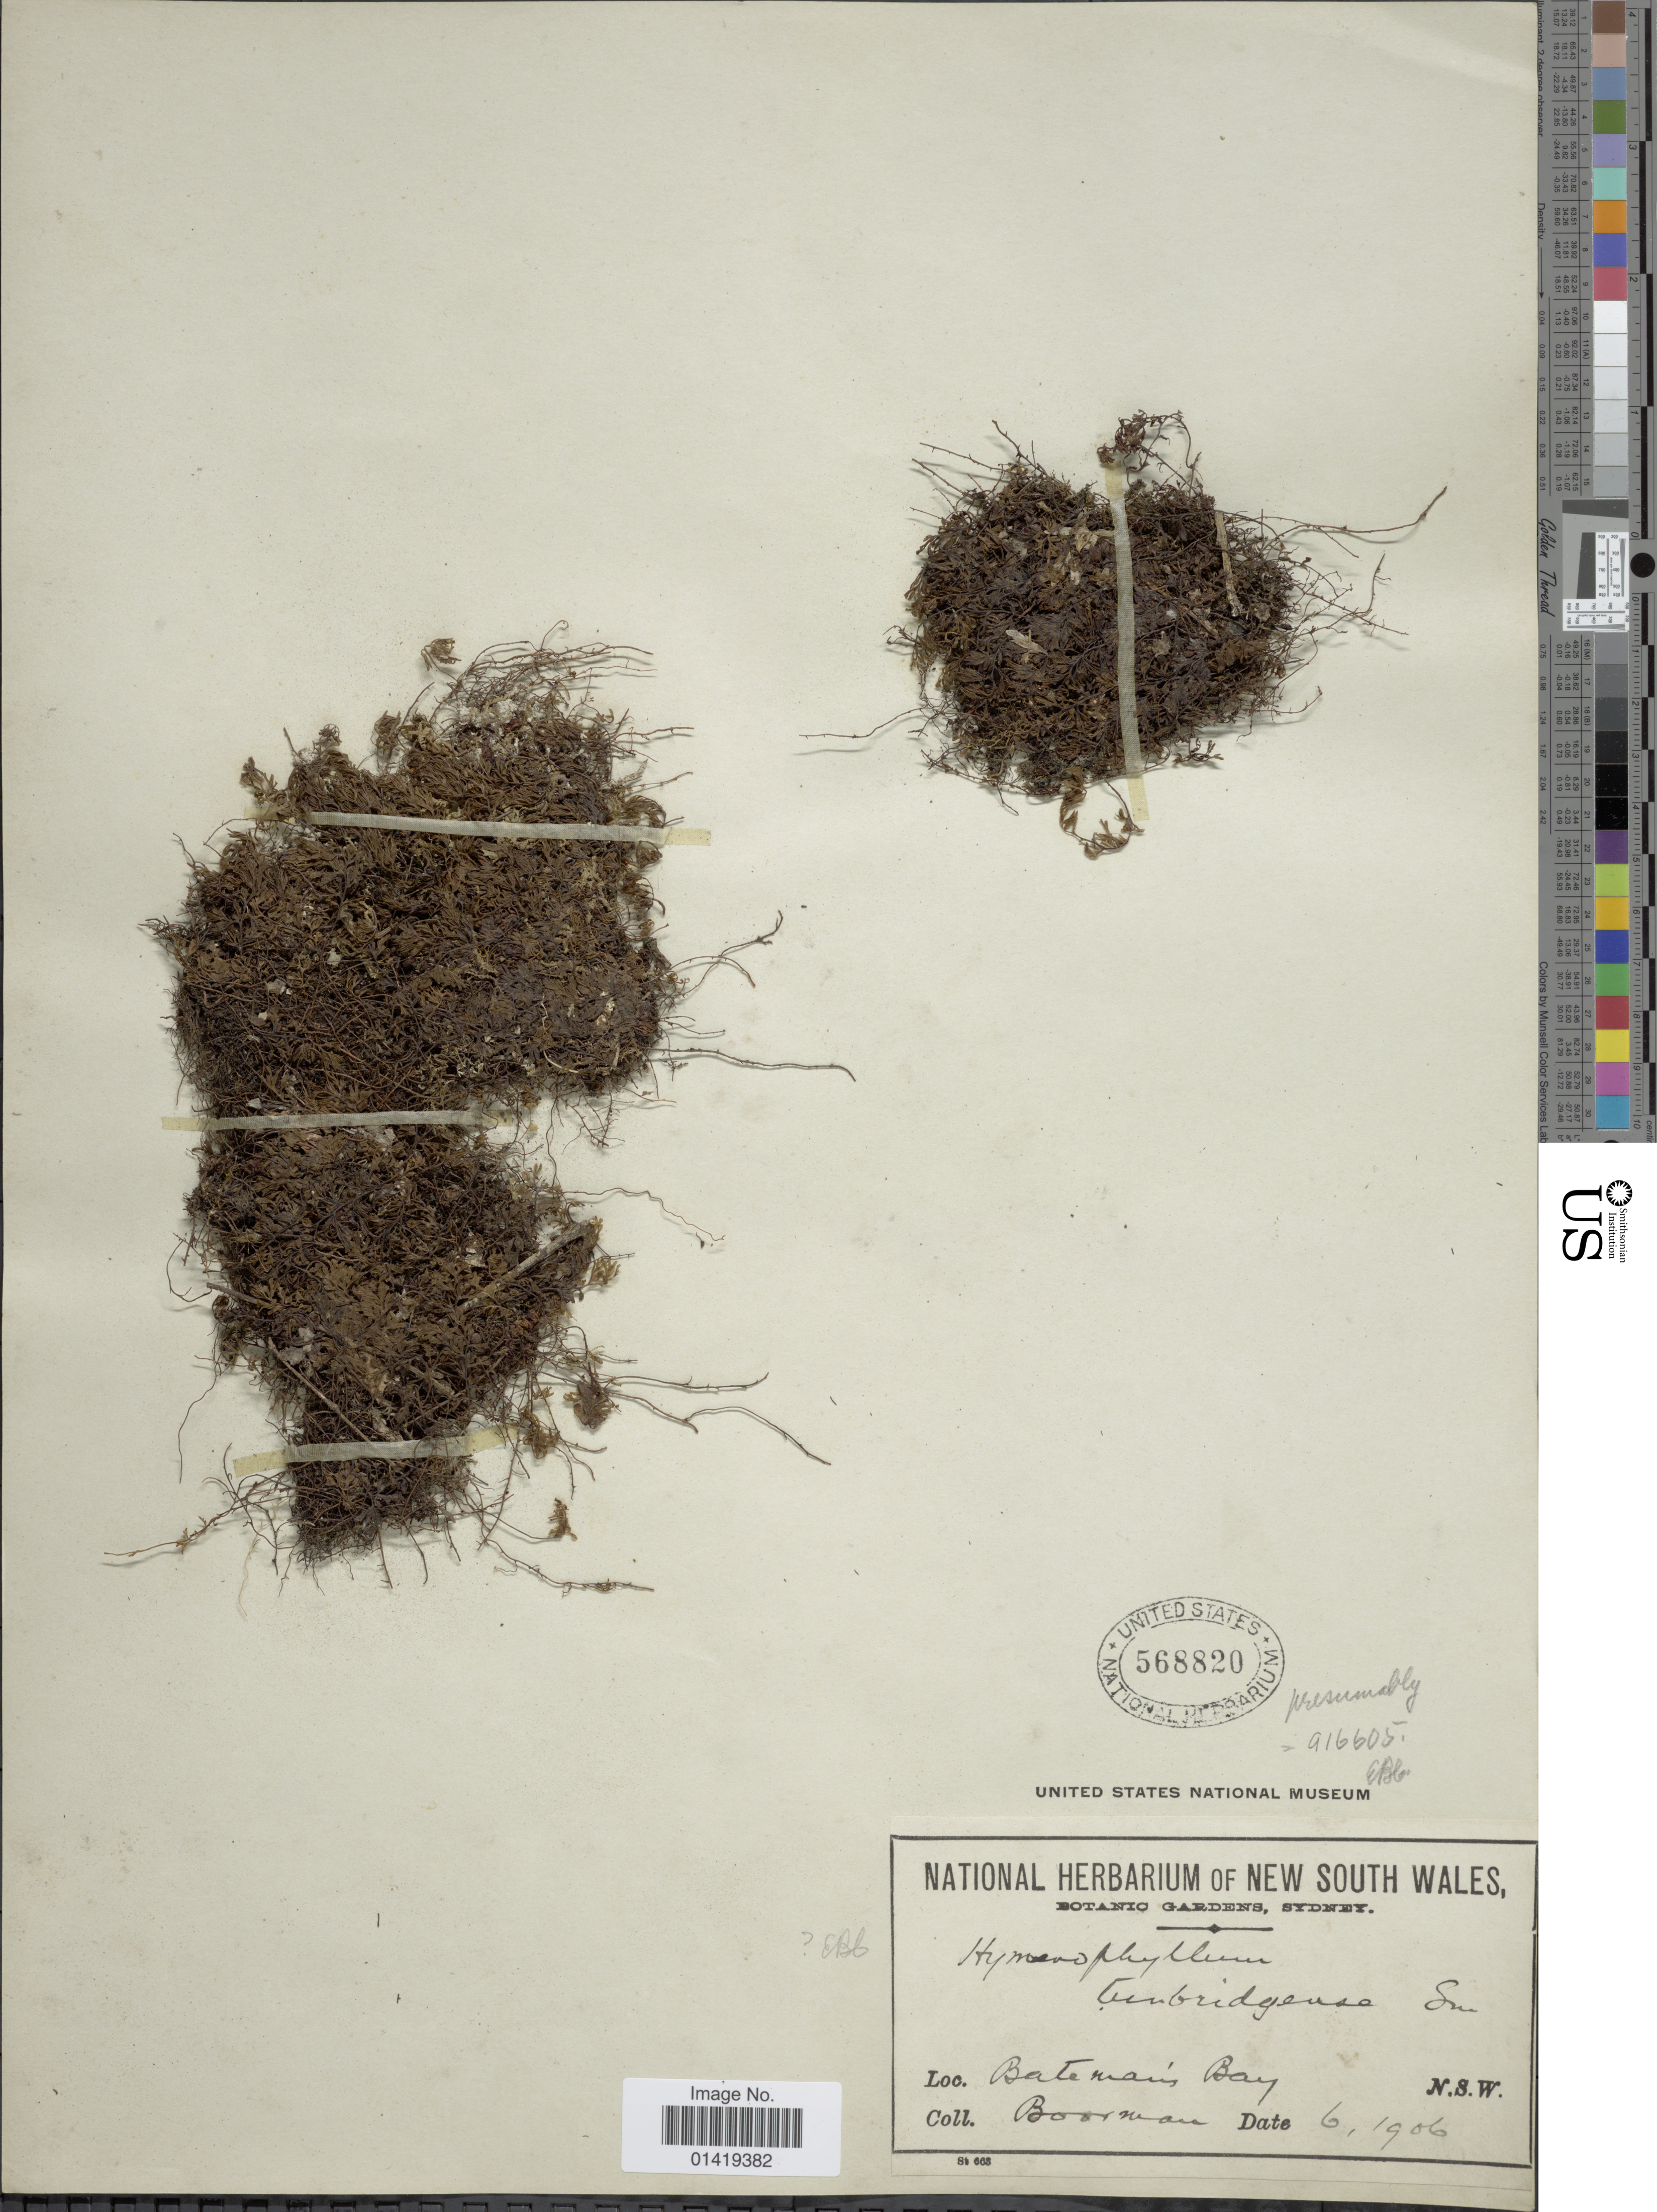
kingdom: Plantae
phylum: Tracheophyta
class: Polypodiopsida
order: Hymenophyllales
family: Hymenophyllaceae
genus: Hymenophyllum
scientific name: Hymenophyllum cupressiforme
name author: Labill.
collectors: -. Boorman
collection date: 1906-06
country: Australia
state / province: New South Wales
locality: Bateman's Bay, NSW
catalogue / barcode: US 568820